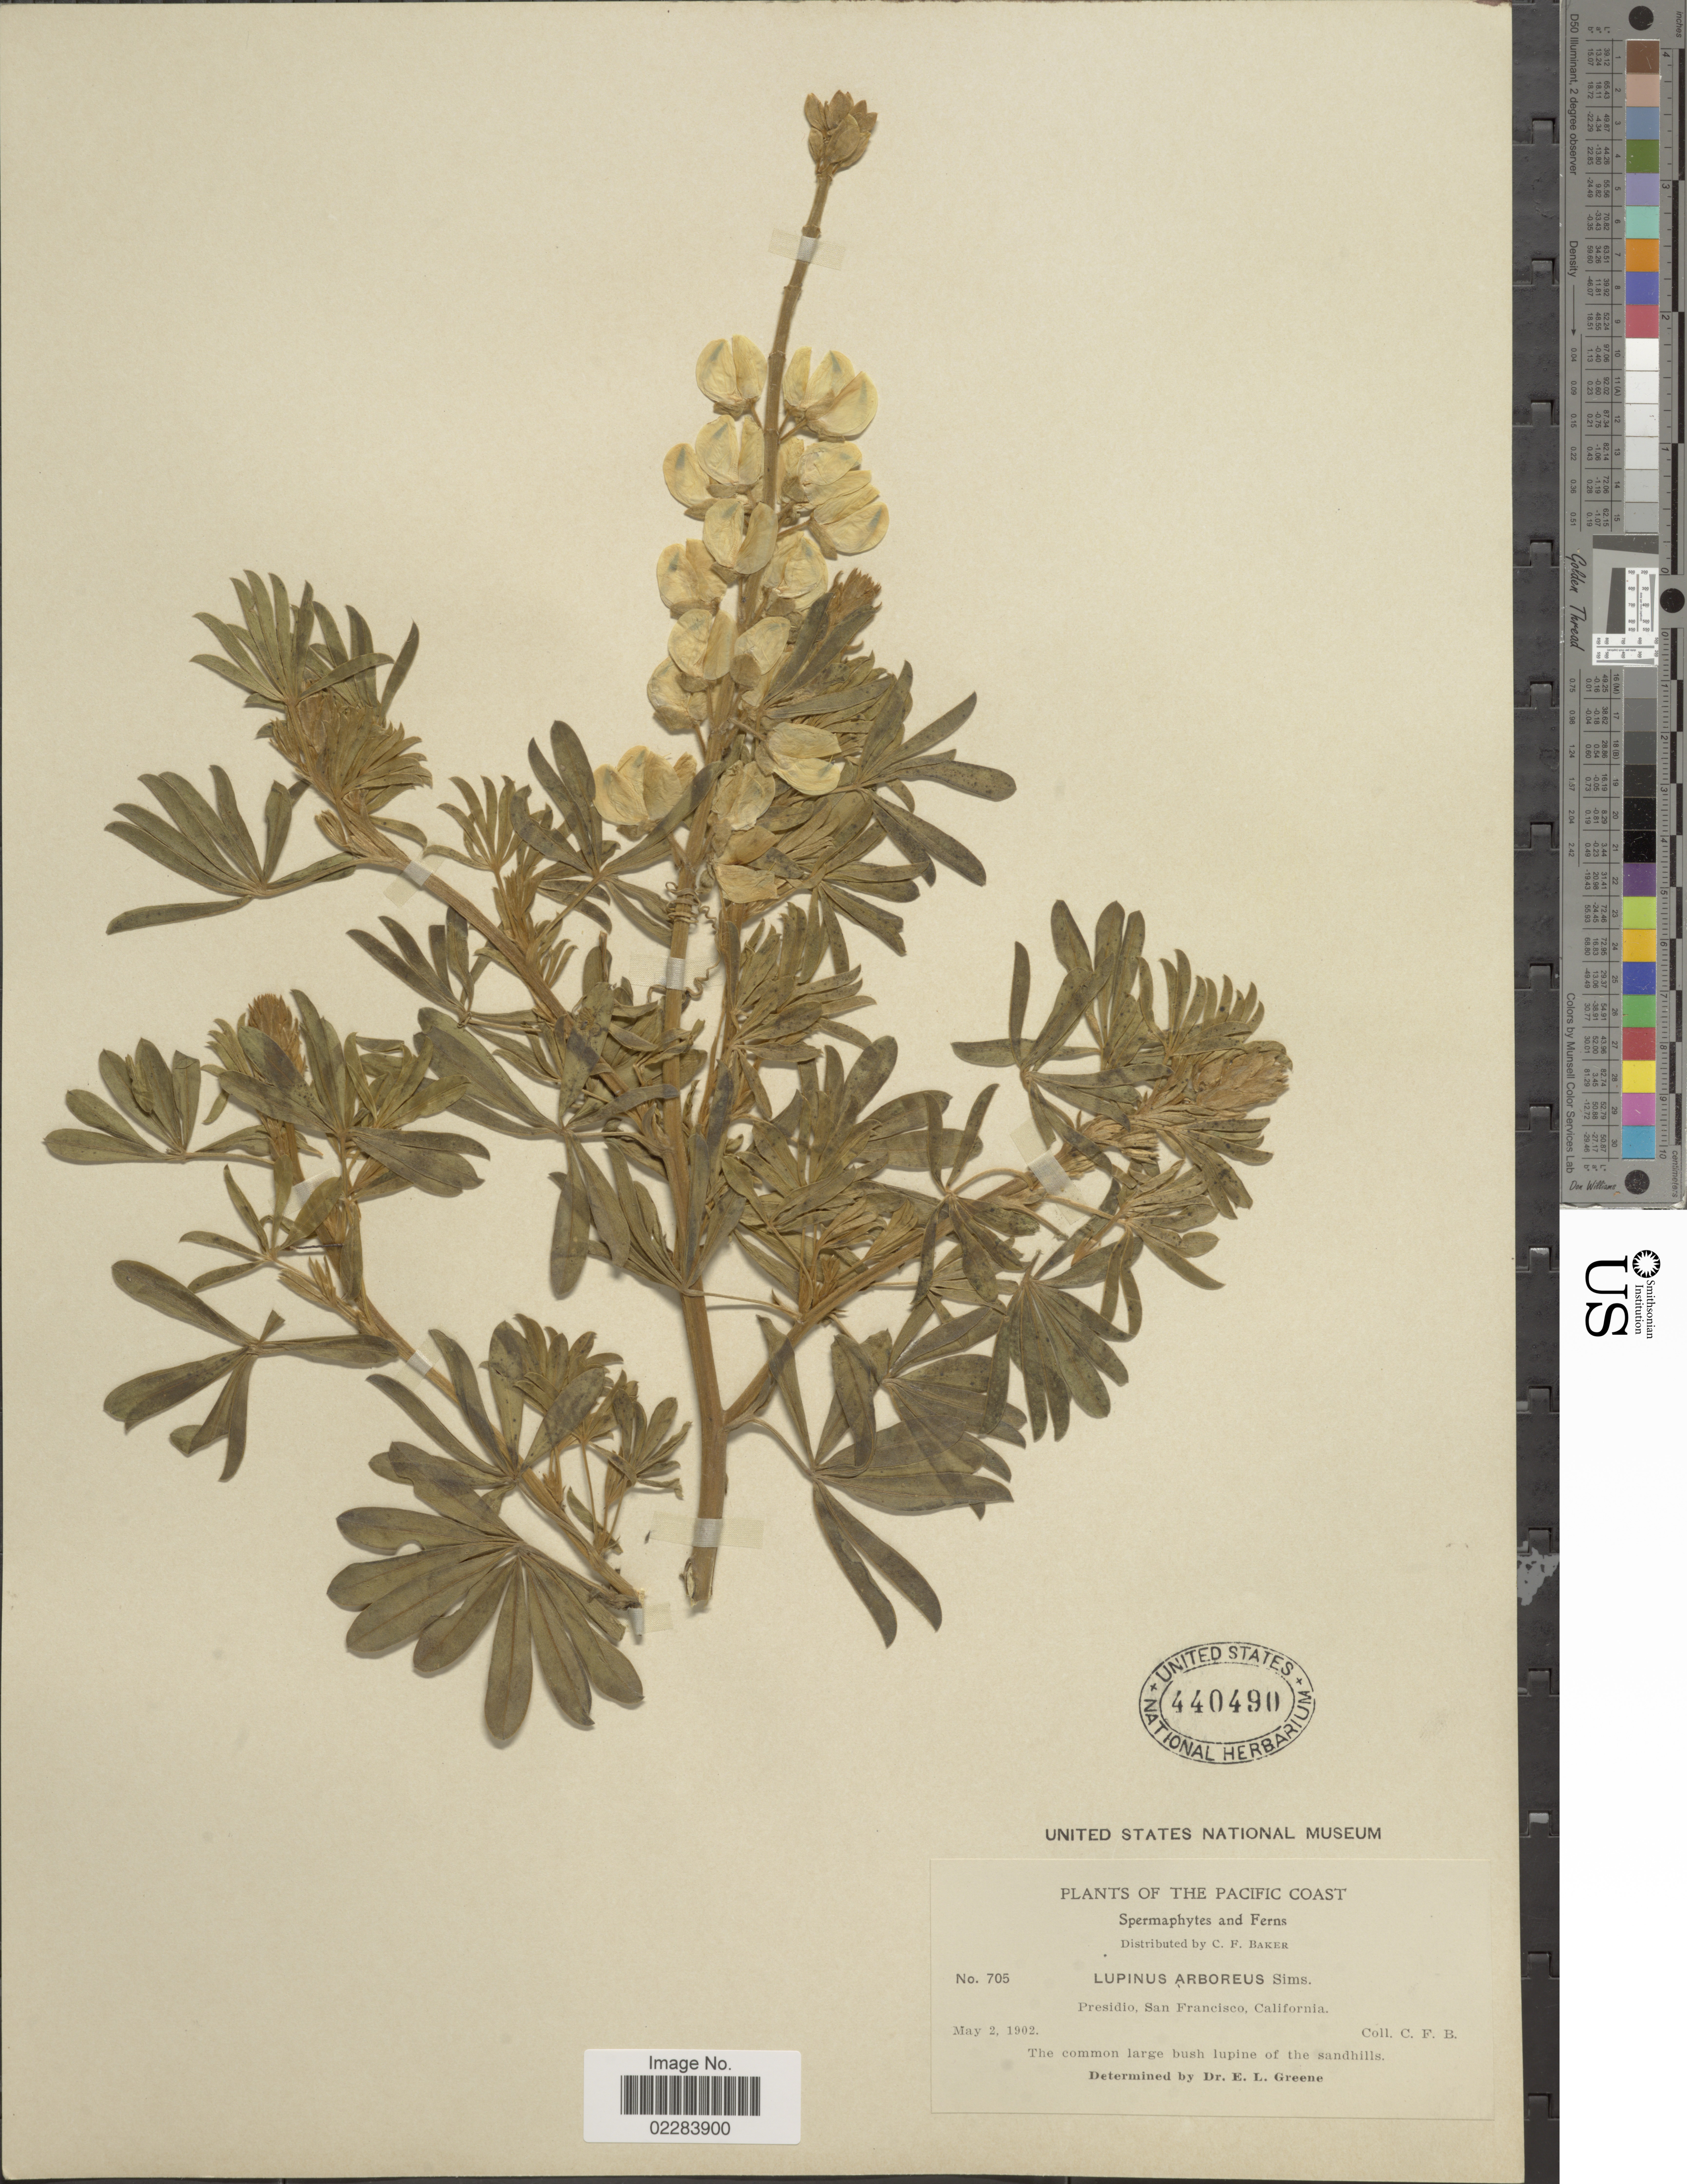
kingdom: Plantae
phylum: Tracheophyta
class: Magnoliopsida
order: Fabales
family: Fabaceae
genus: Lupinus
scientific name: Lupinus arboreus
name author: Sims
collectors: C. F. Baker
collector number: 705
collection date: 1902-05-02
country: United States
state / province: California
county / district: San Francisco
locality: Pacific Coast. Presidio, San Francisco.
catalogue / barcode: US 440490